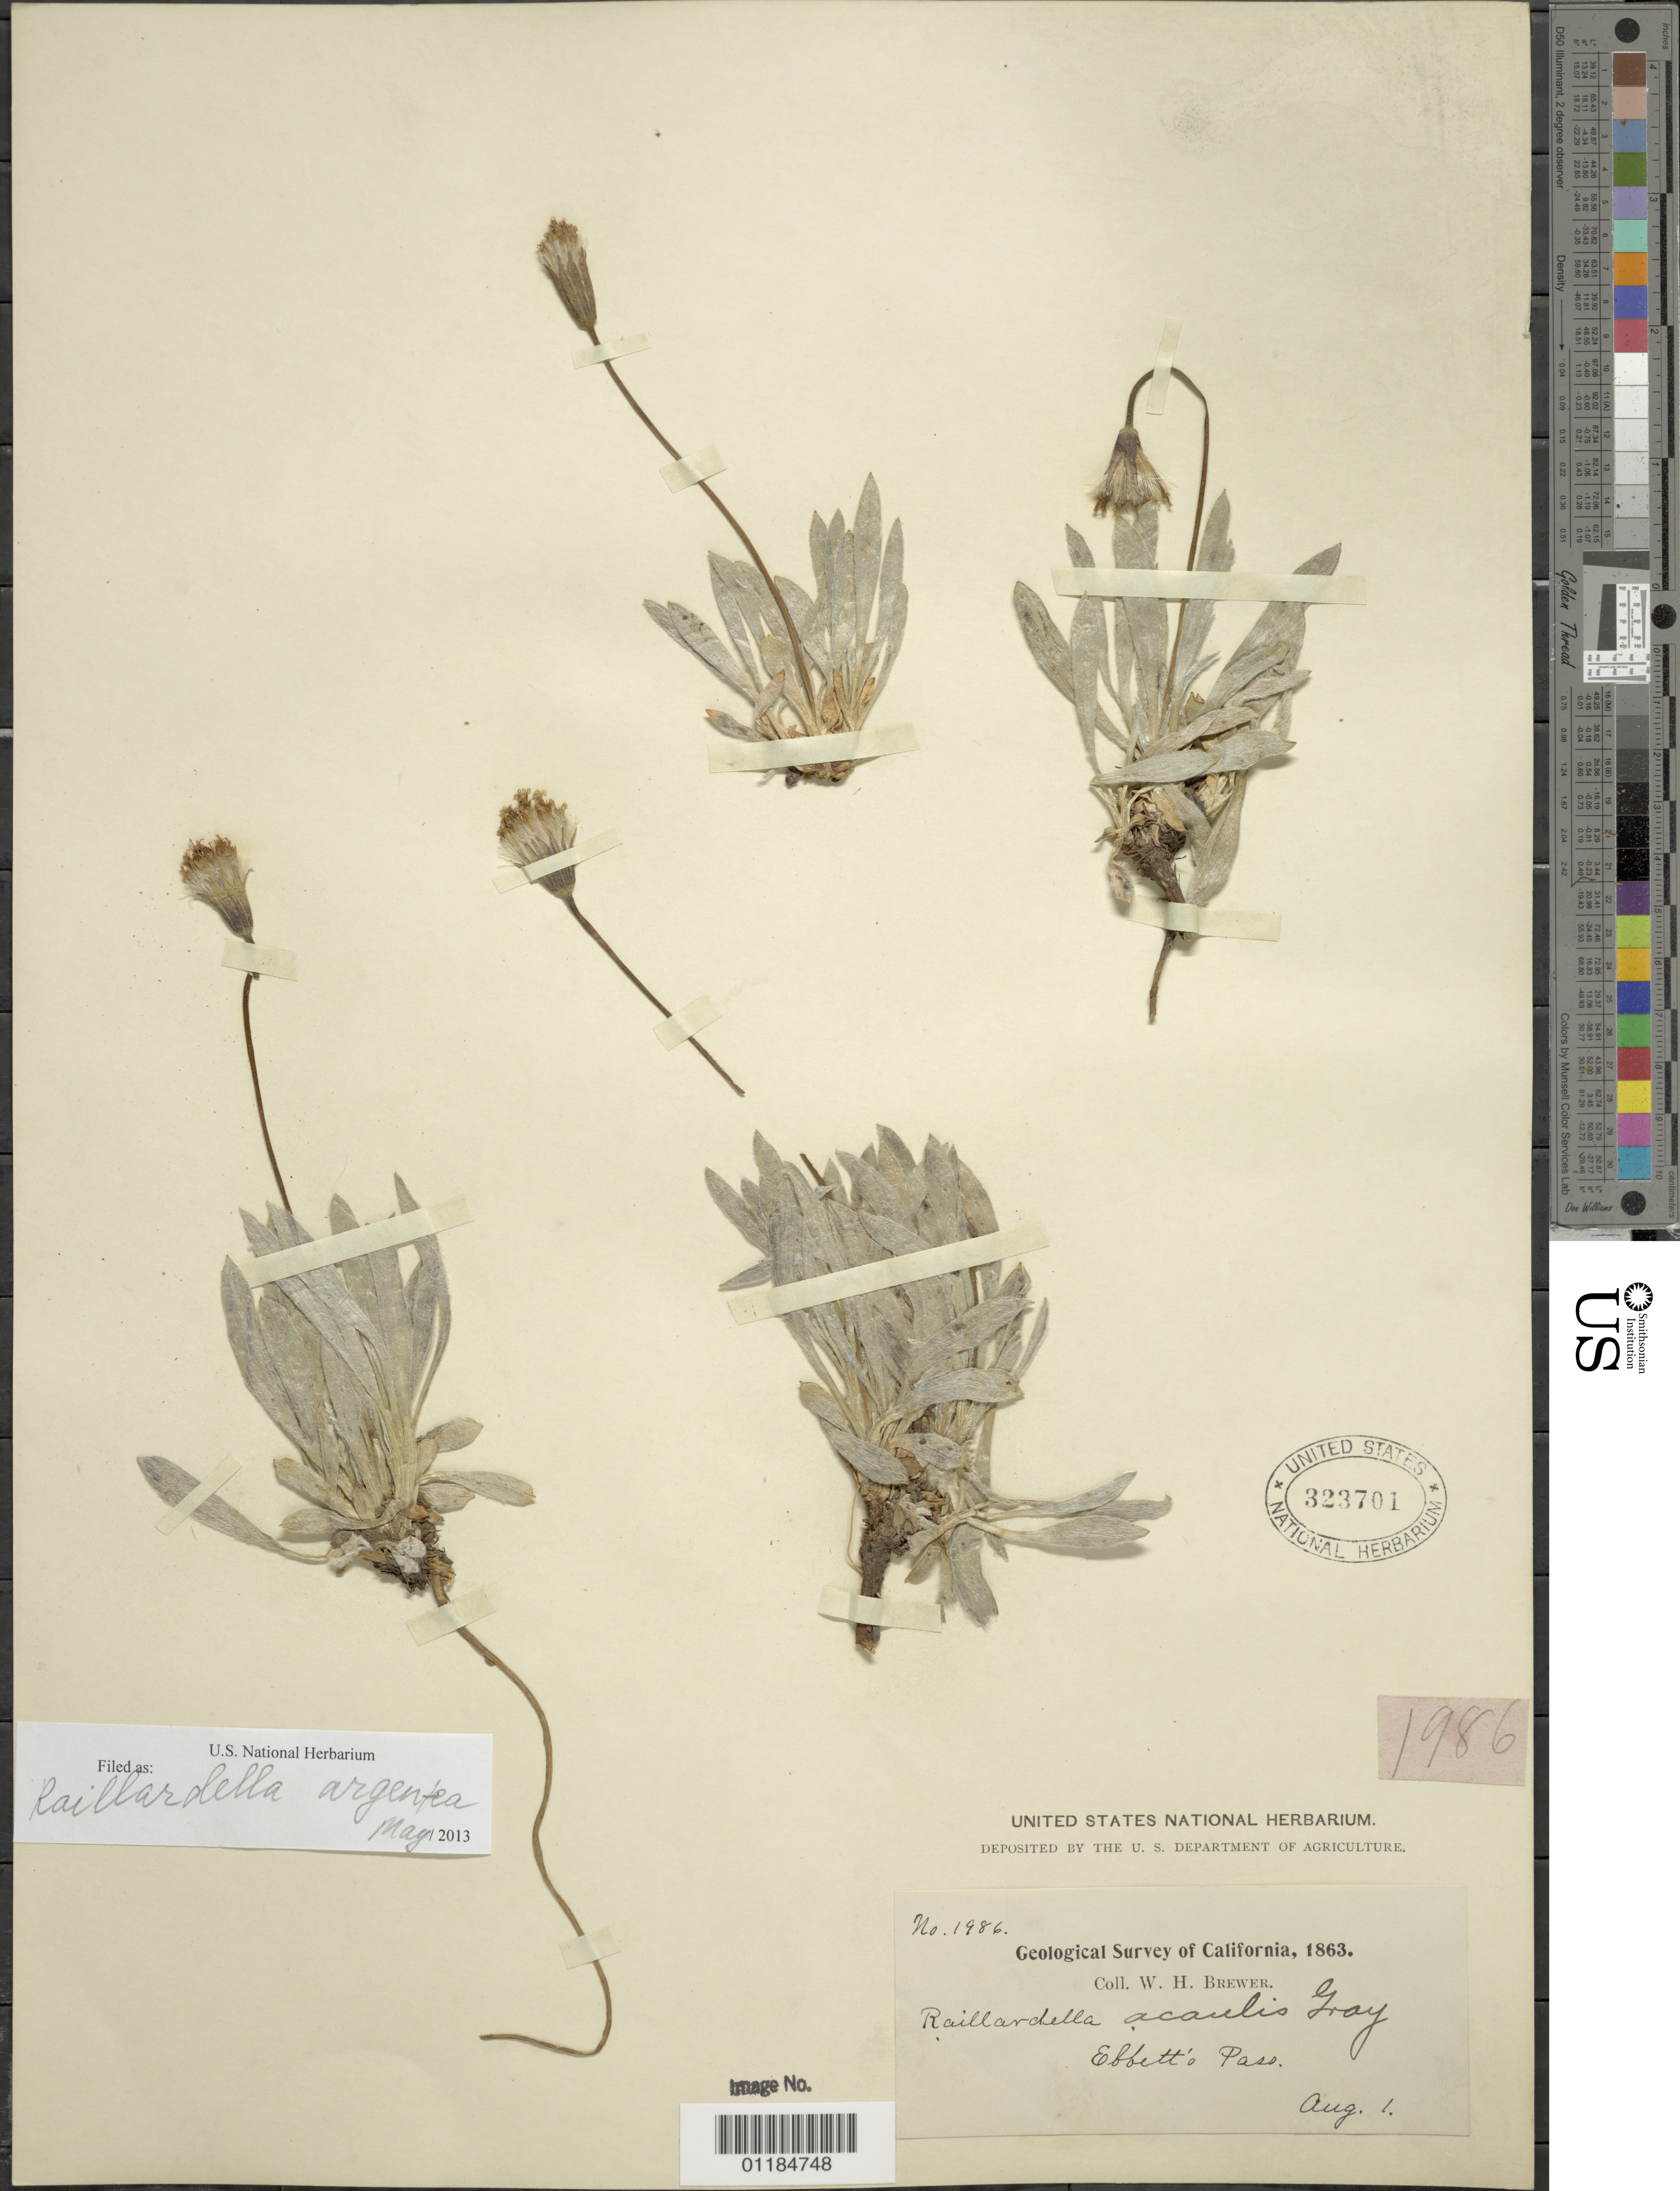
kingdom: Plantae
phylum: Tracheophyta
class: Magnoliopsida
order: Asterales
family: Asteraceae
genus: Raillardella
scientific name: Raillardella argentea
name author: A. Gray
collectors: W. H. Brewer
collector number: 1986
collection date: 1863-08-01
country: United States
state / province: California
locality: Ebbett's Pass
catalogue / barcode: US 323701